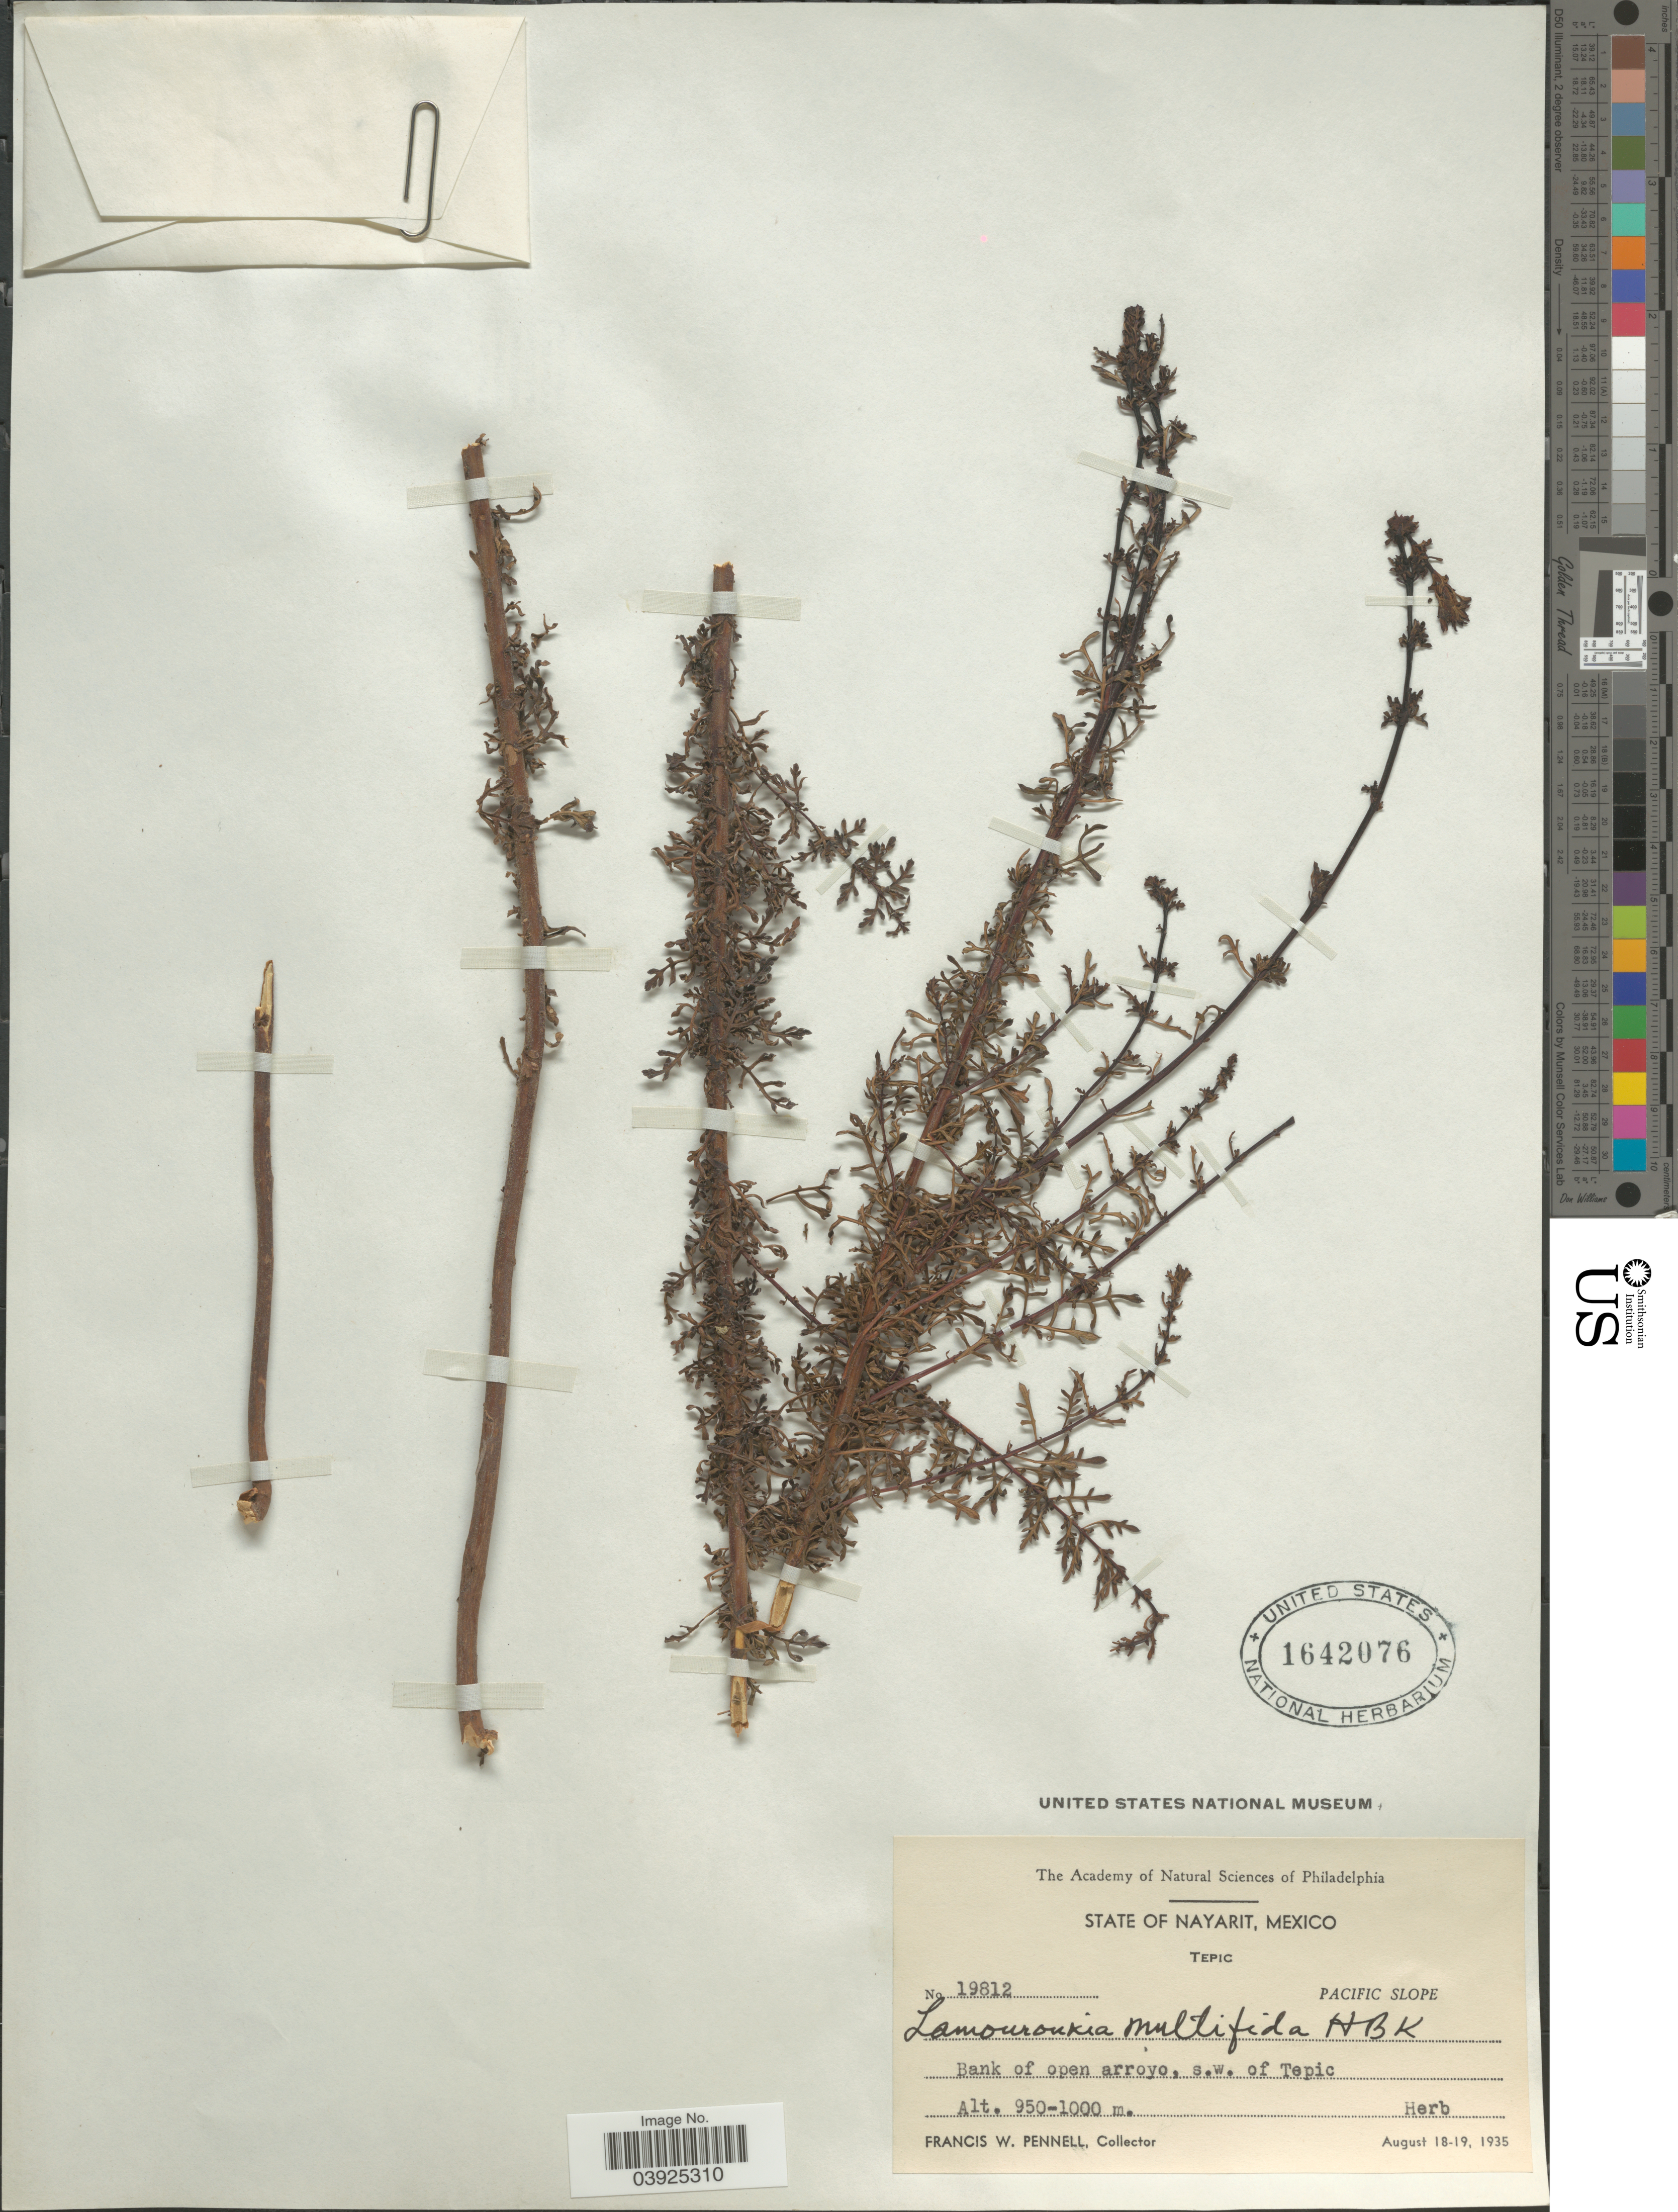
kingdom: Plantae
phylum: Tracheophyta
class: Magnoliopsida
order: Lamiales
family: Orobanchaceae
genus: Lamourouxia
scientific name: Lamourouxia multifida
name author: Kunth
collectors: F. W. Pennell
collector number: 19812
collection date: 1935-08-18/1935-08-19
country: Mexico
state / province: Nayarit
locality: Tepic. Pacific Slope. Bank of open arroyo, s.w. of Tepic.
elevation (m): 950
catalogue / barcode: US 1642076